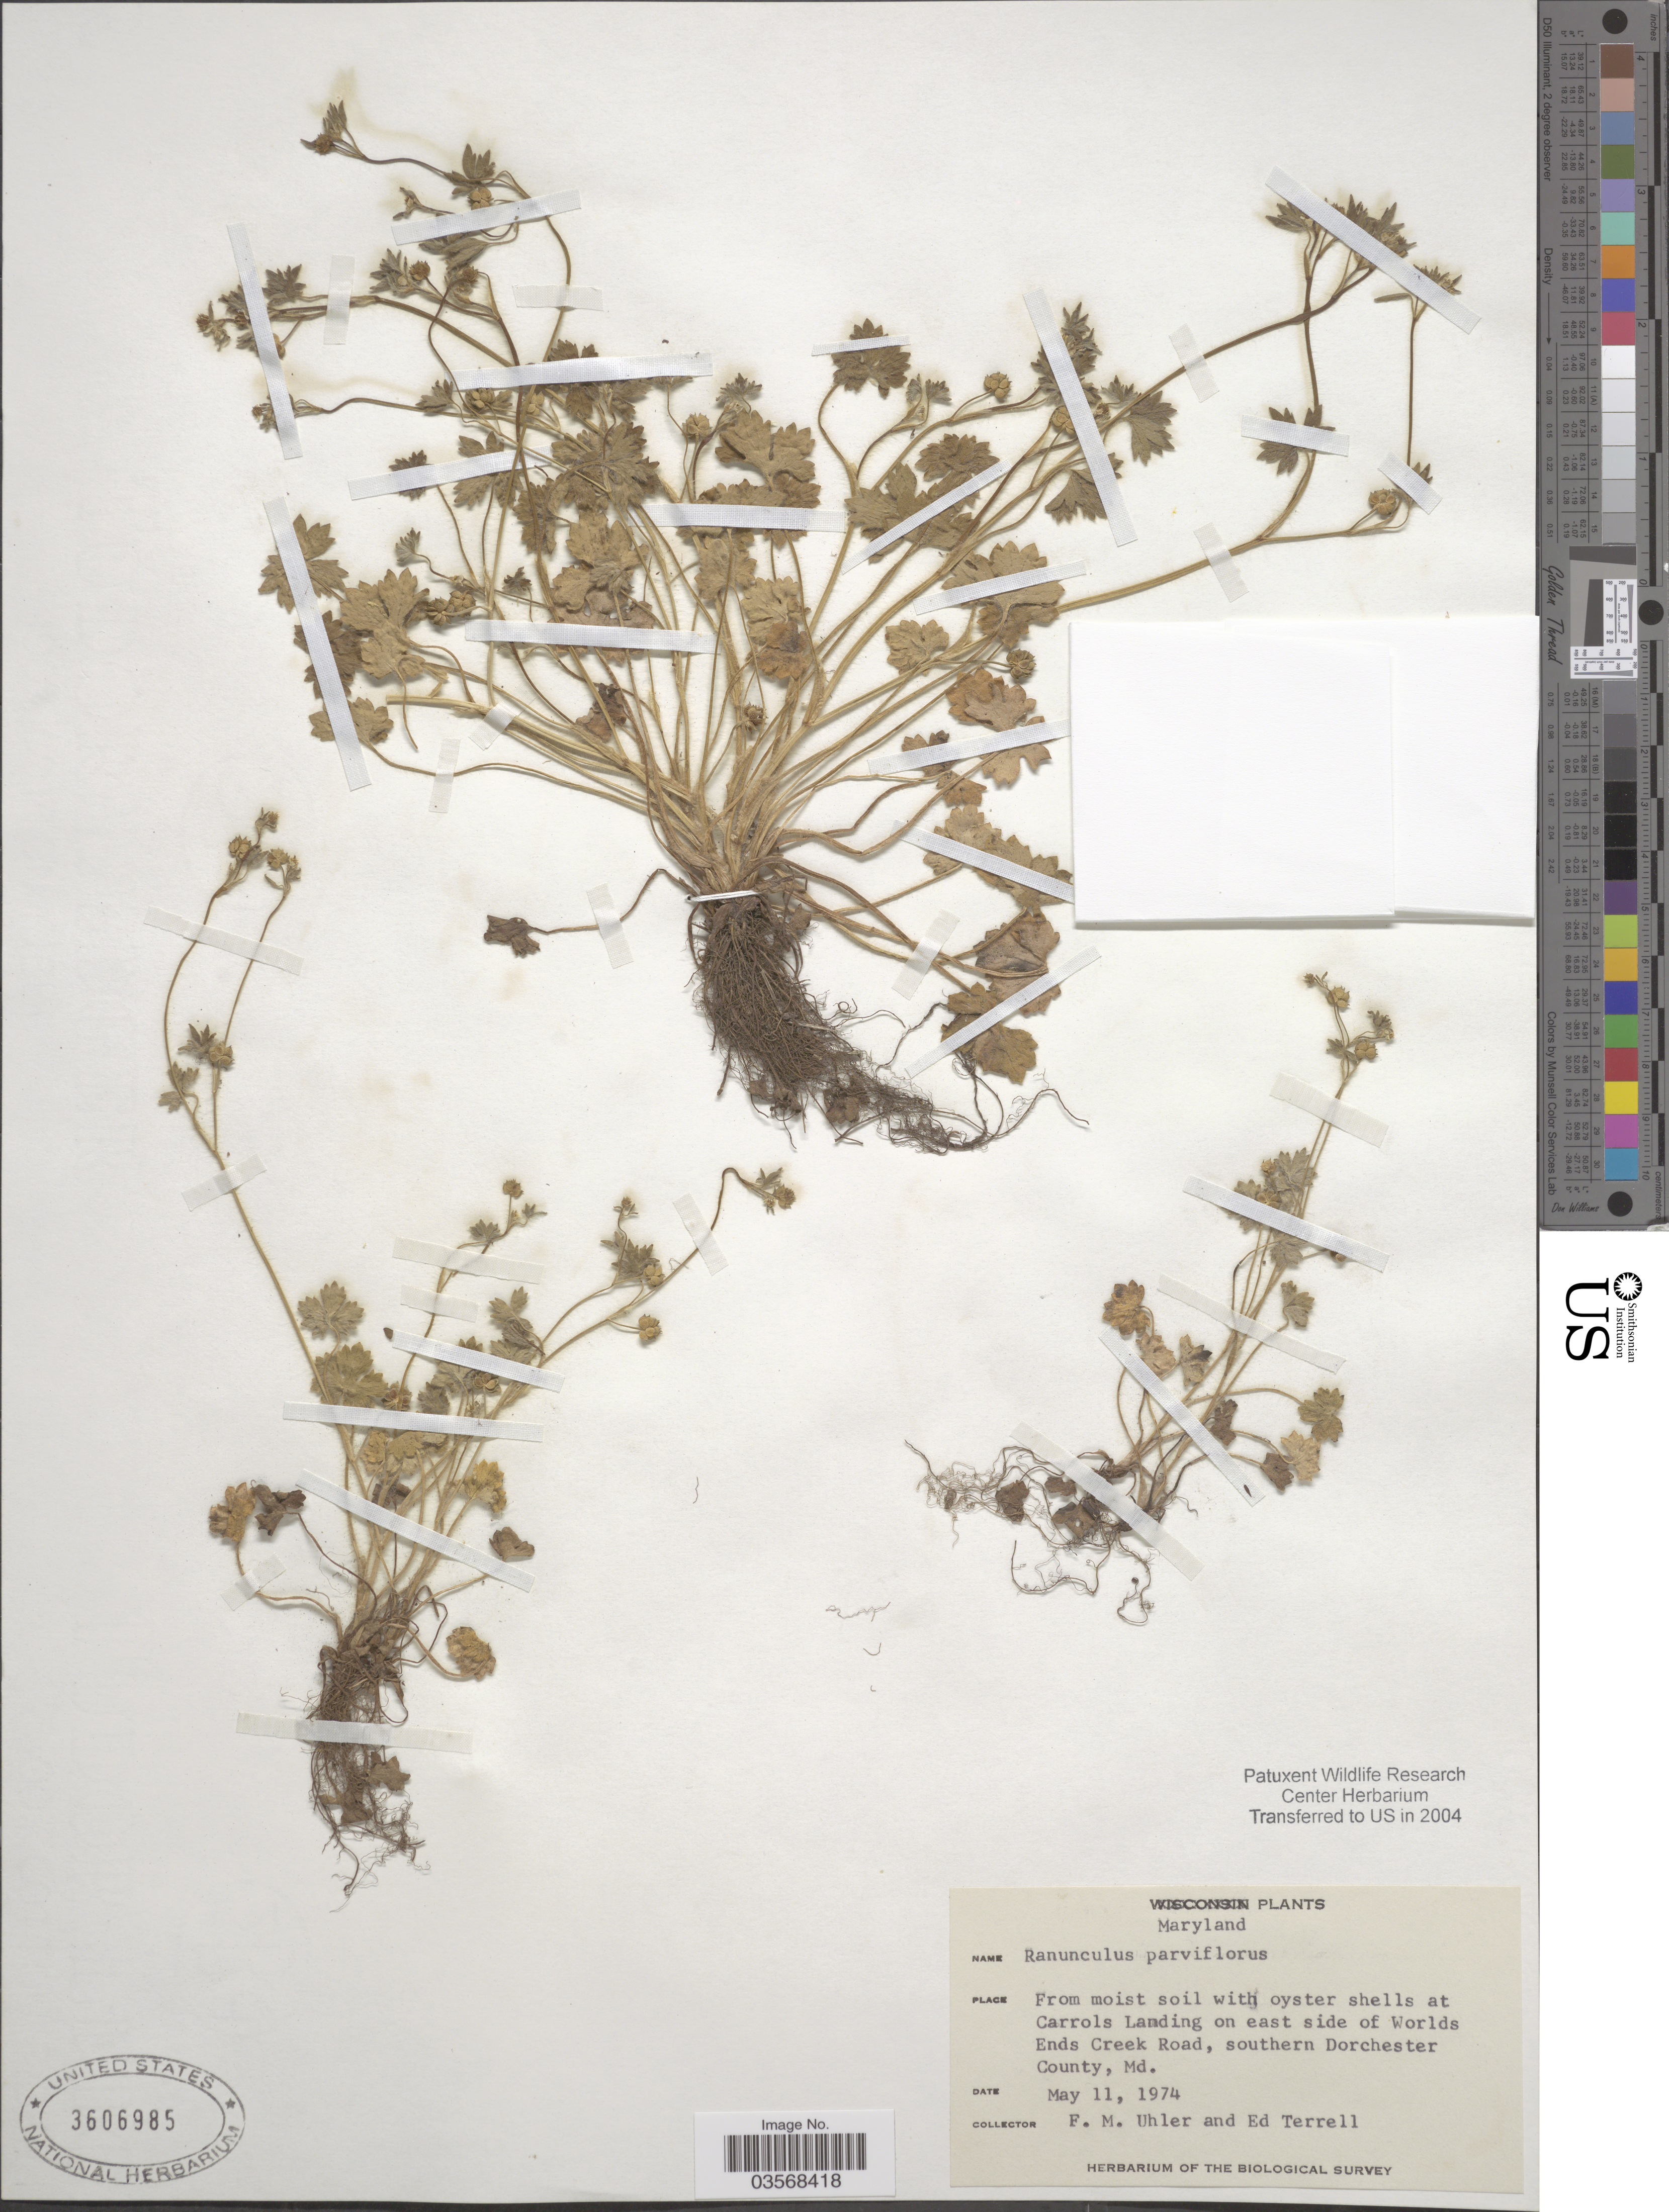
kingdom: Plantae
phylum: Tracheophyta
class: Magnoliopsida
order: Ranunculales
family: Ranunculaceae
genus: Ranunculus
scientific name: Ranunculus parviflorus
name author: L.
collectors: F. M. Uhler & E. Terrell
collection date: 1974-05-11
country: United States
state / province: Maryland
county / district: Dorchester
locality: At Carrols Landing on east side of Worlds Ends Creek Road, southern Dorchester County.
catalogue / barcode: US 3606985